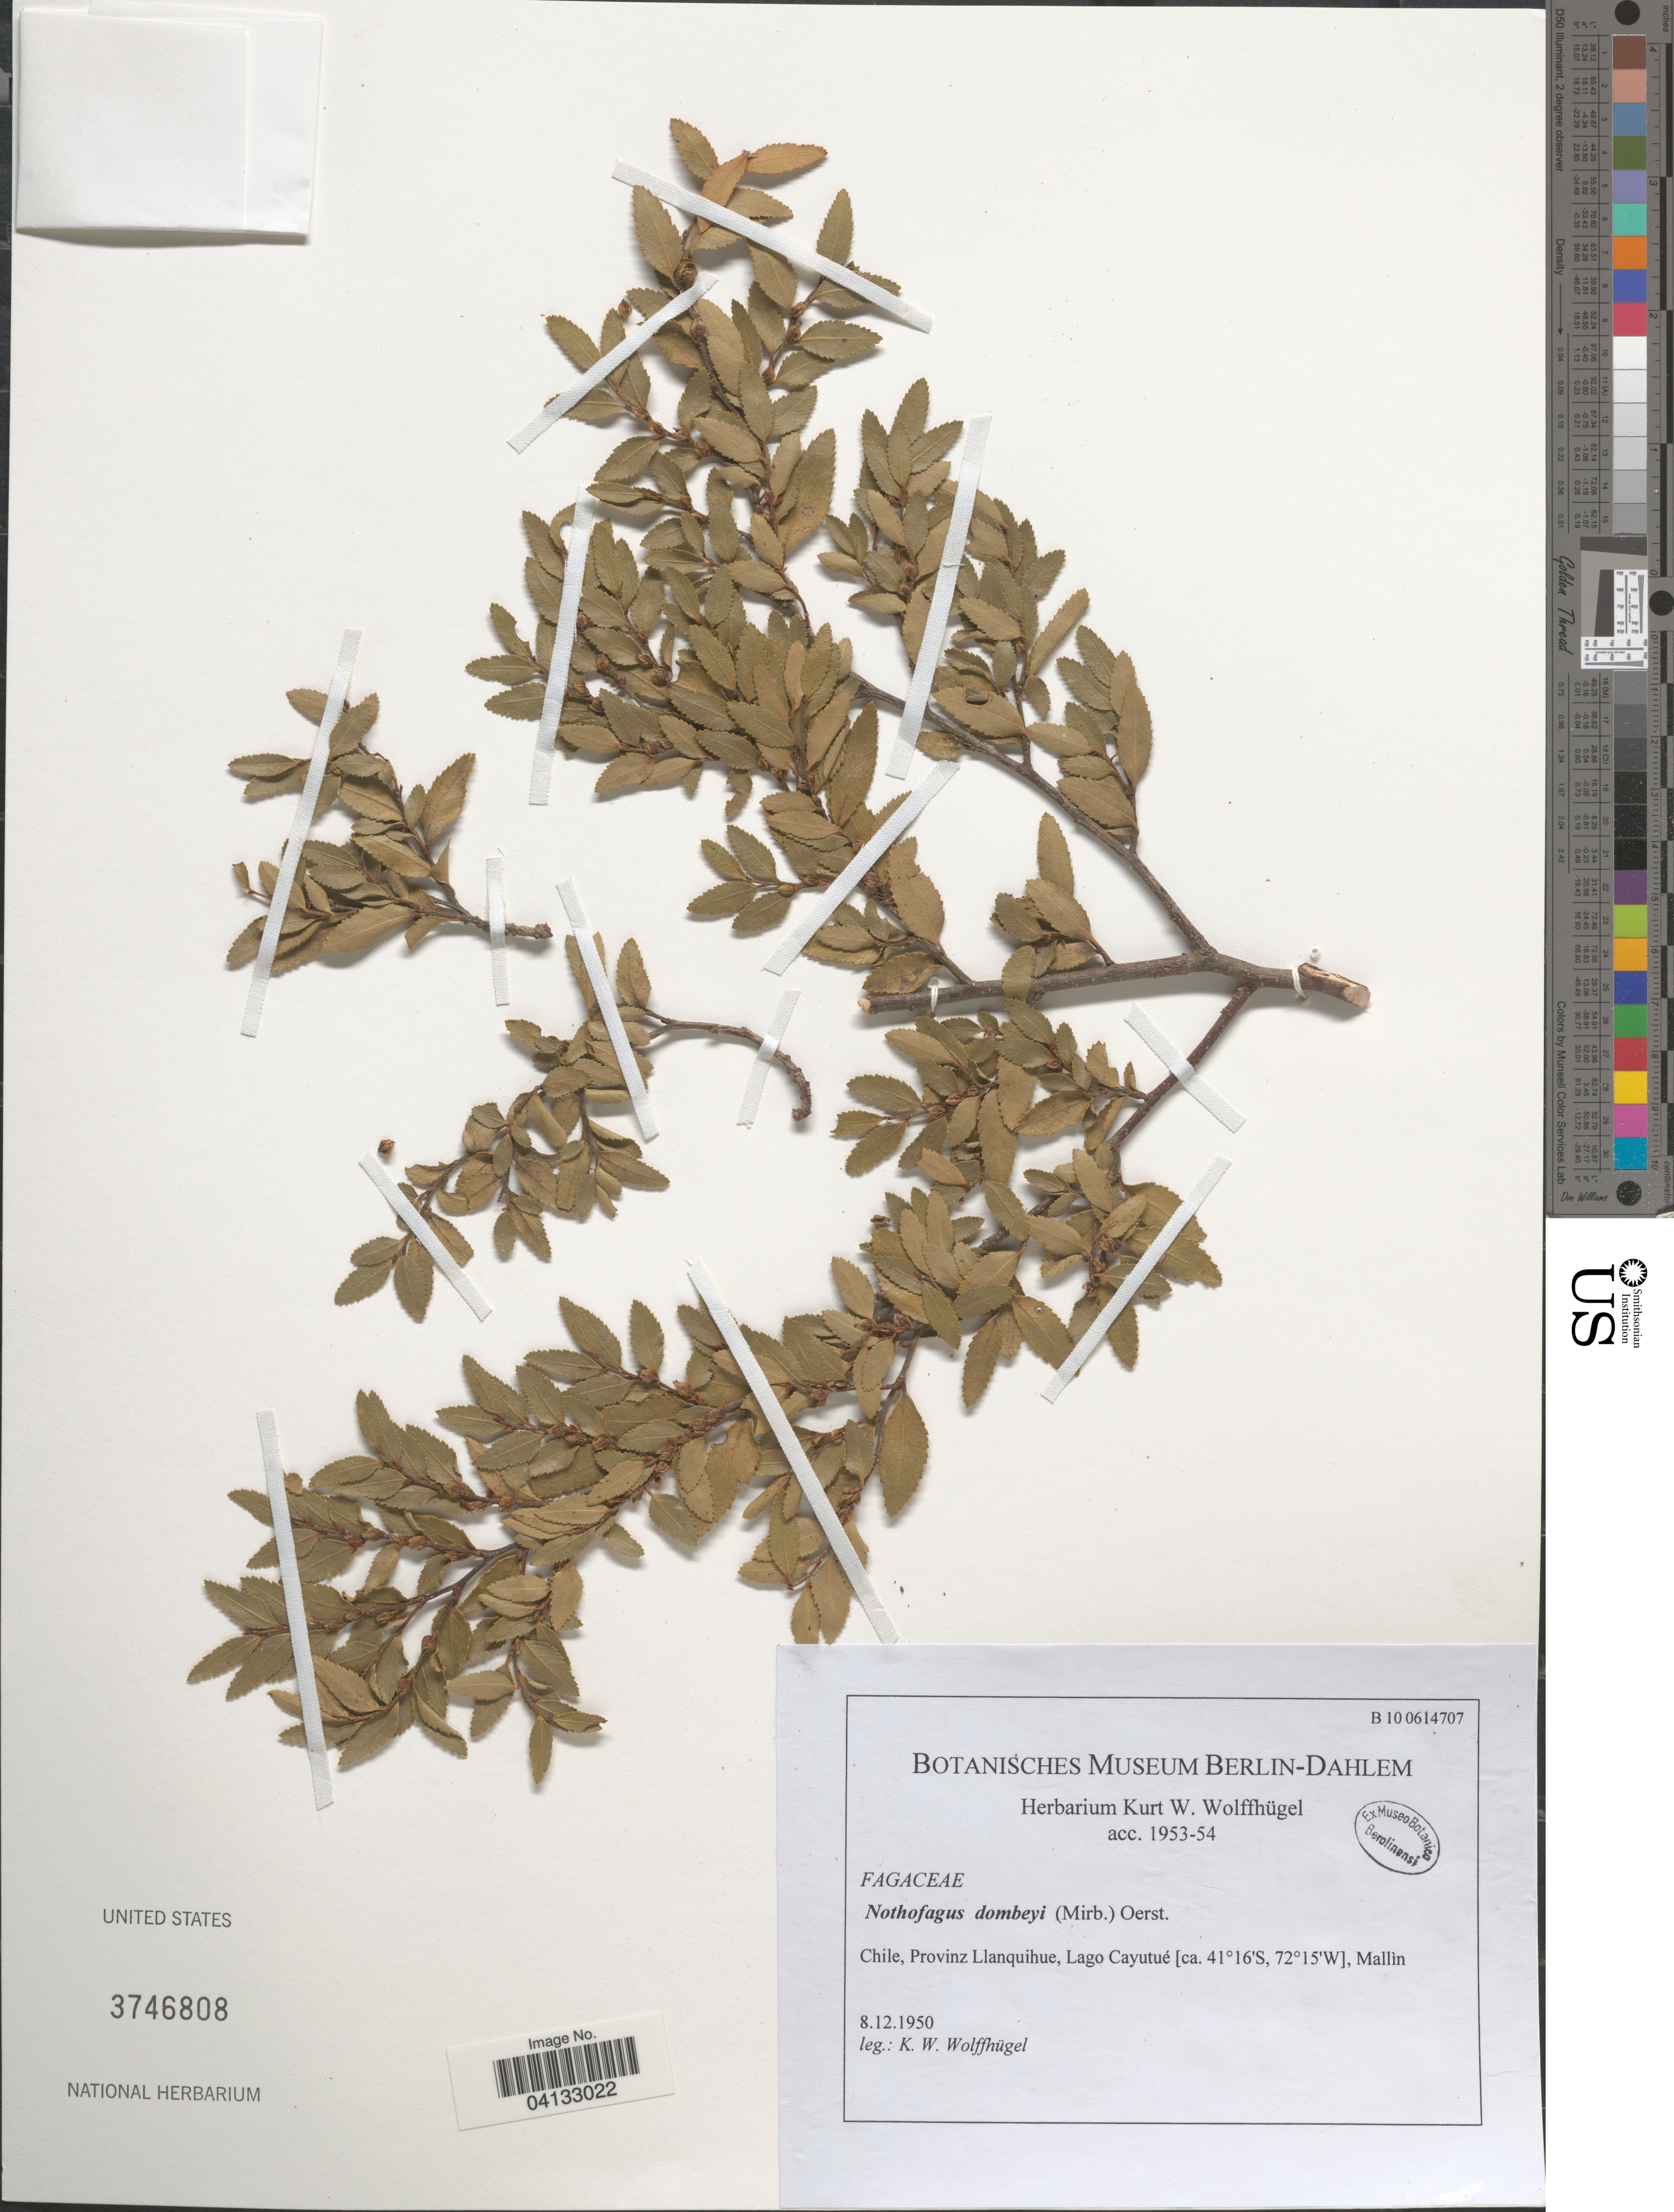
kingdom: Plantae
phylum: Tracheophyta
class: Magnoliopsida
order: Fagales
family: Nothofagaceae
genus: Nothofagus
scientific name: Nothofagus dombeyi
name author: (Mirb.) Oerst.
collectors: K. Wolffhugel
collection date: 1950-12-08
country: Chile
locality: Provinz Llanquihue, Lago Cayutué, Mallìn.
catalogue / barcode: US 3746808